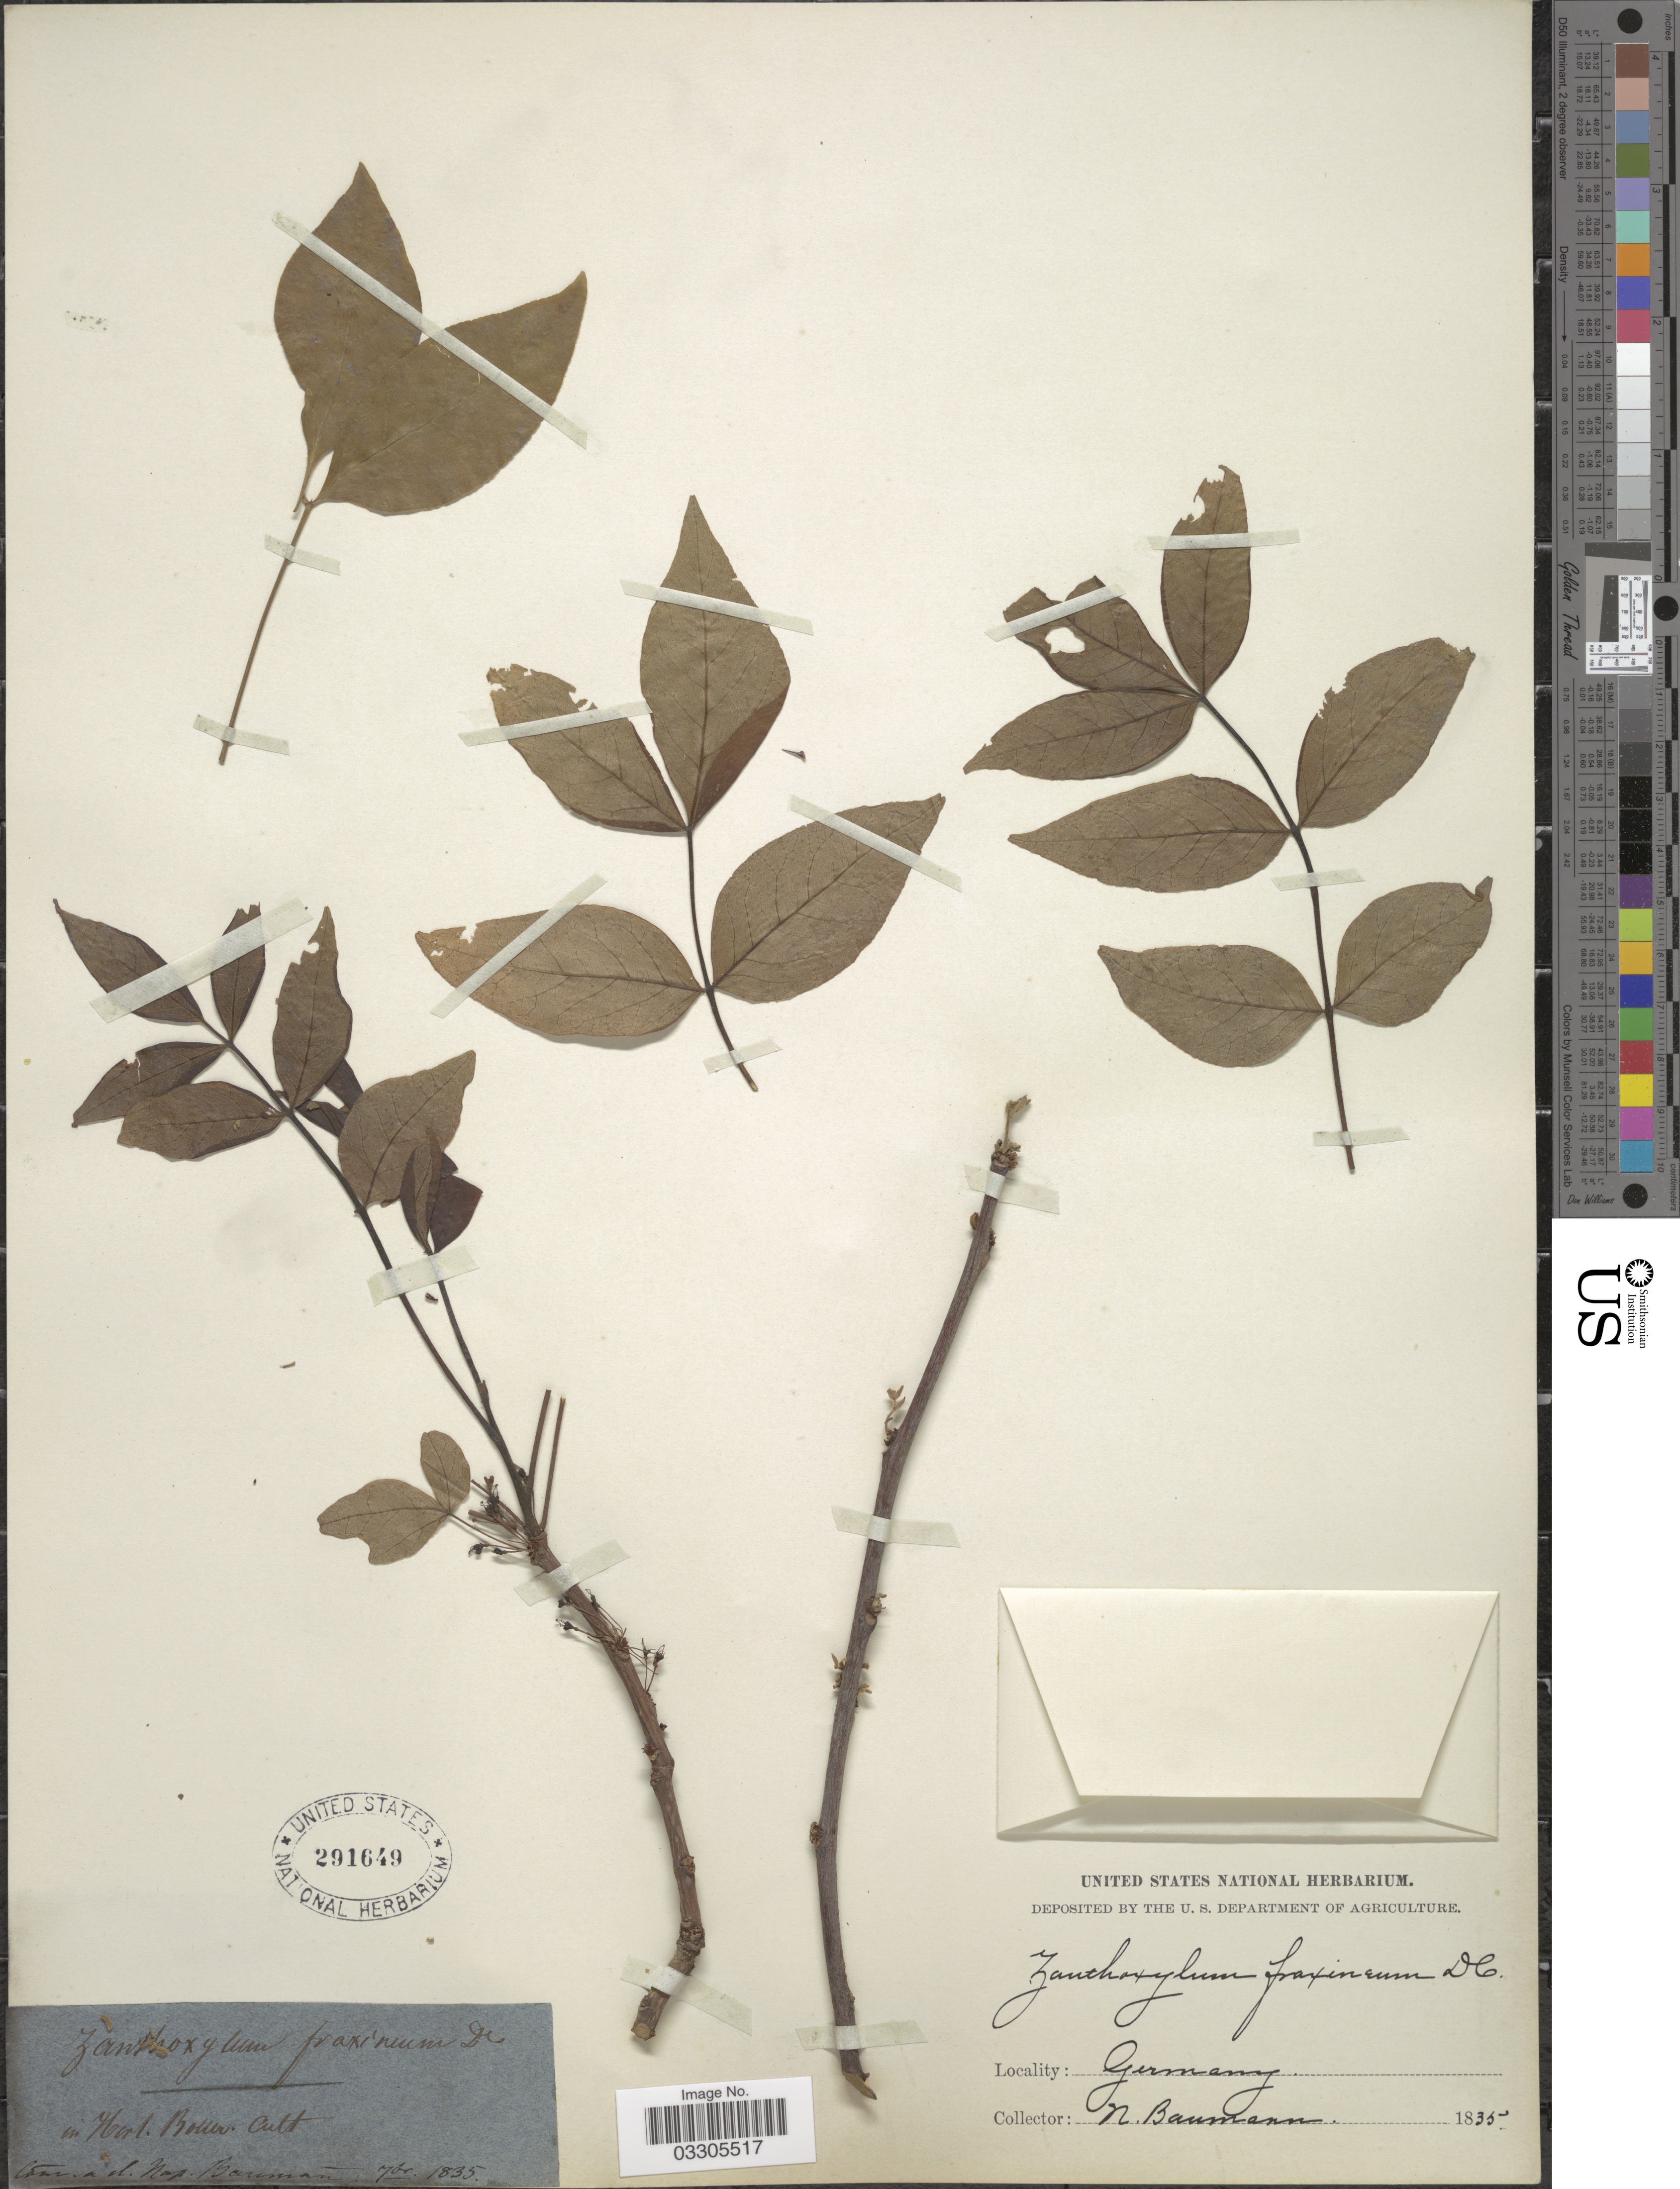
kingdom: Plantae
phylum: Tracheophyta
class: Magnoliopsida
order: Sapindales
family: Rutaceae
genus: Zanthoxylum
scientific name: Zanthoxylum fraxineum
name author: Willd.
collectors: N. Baumann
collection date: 1835-09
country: Germany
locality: In Hort. Bouer [interpreted].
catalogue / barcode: US 291649